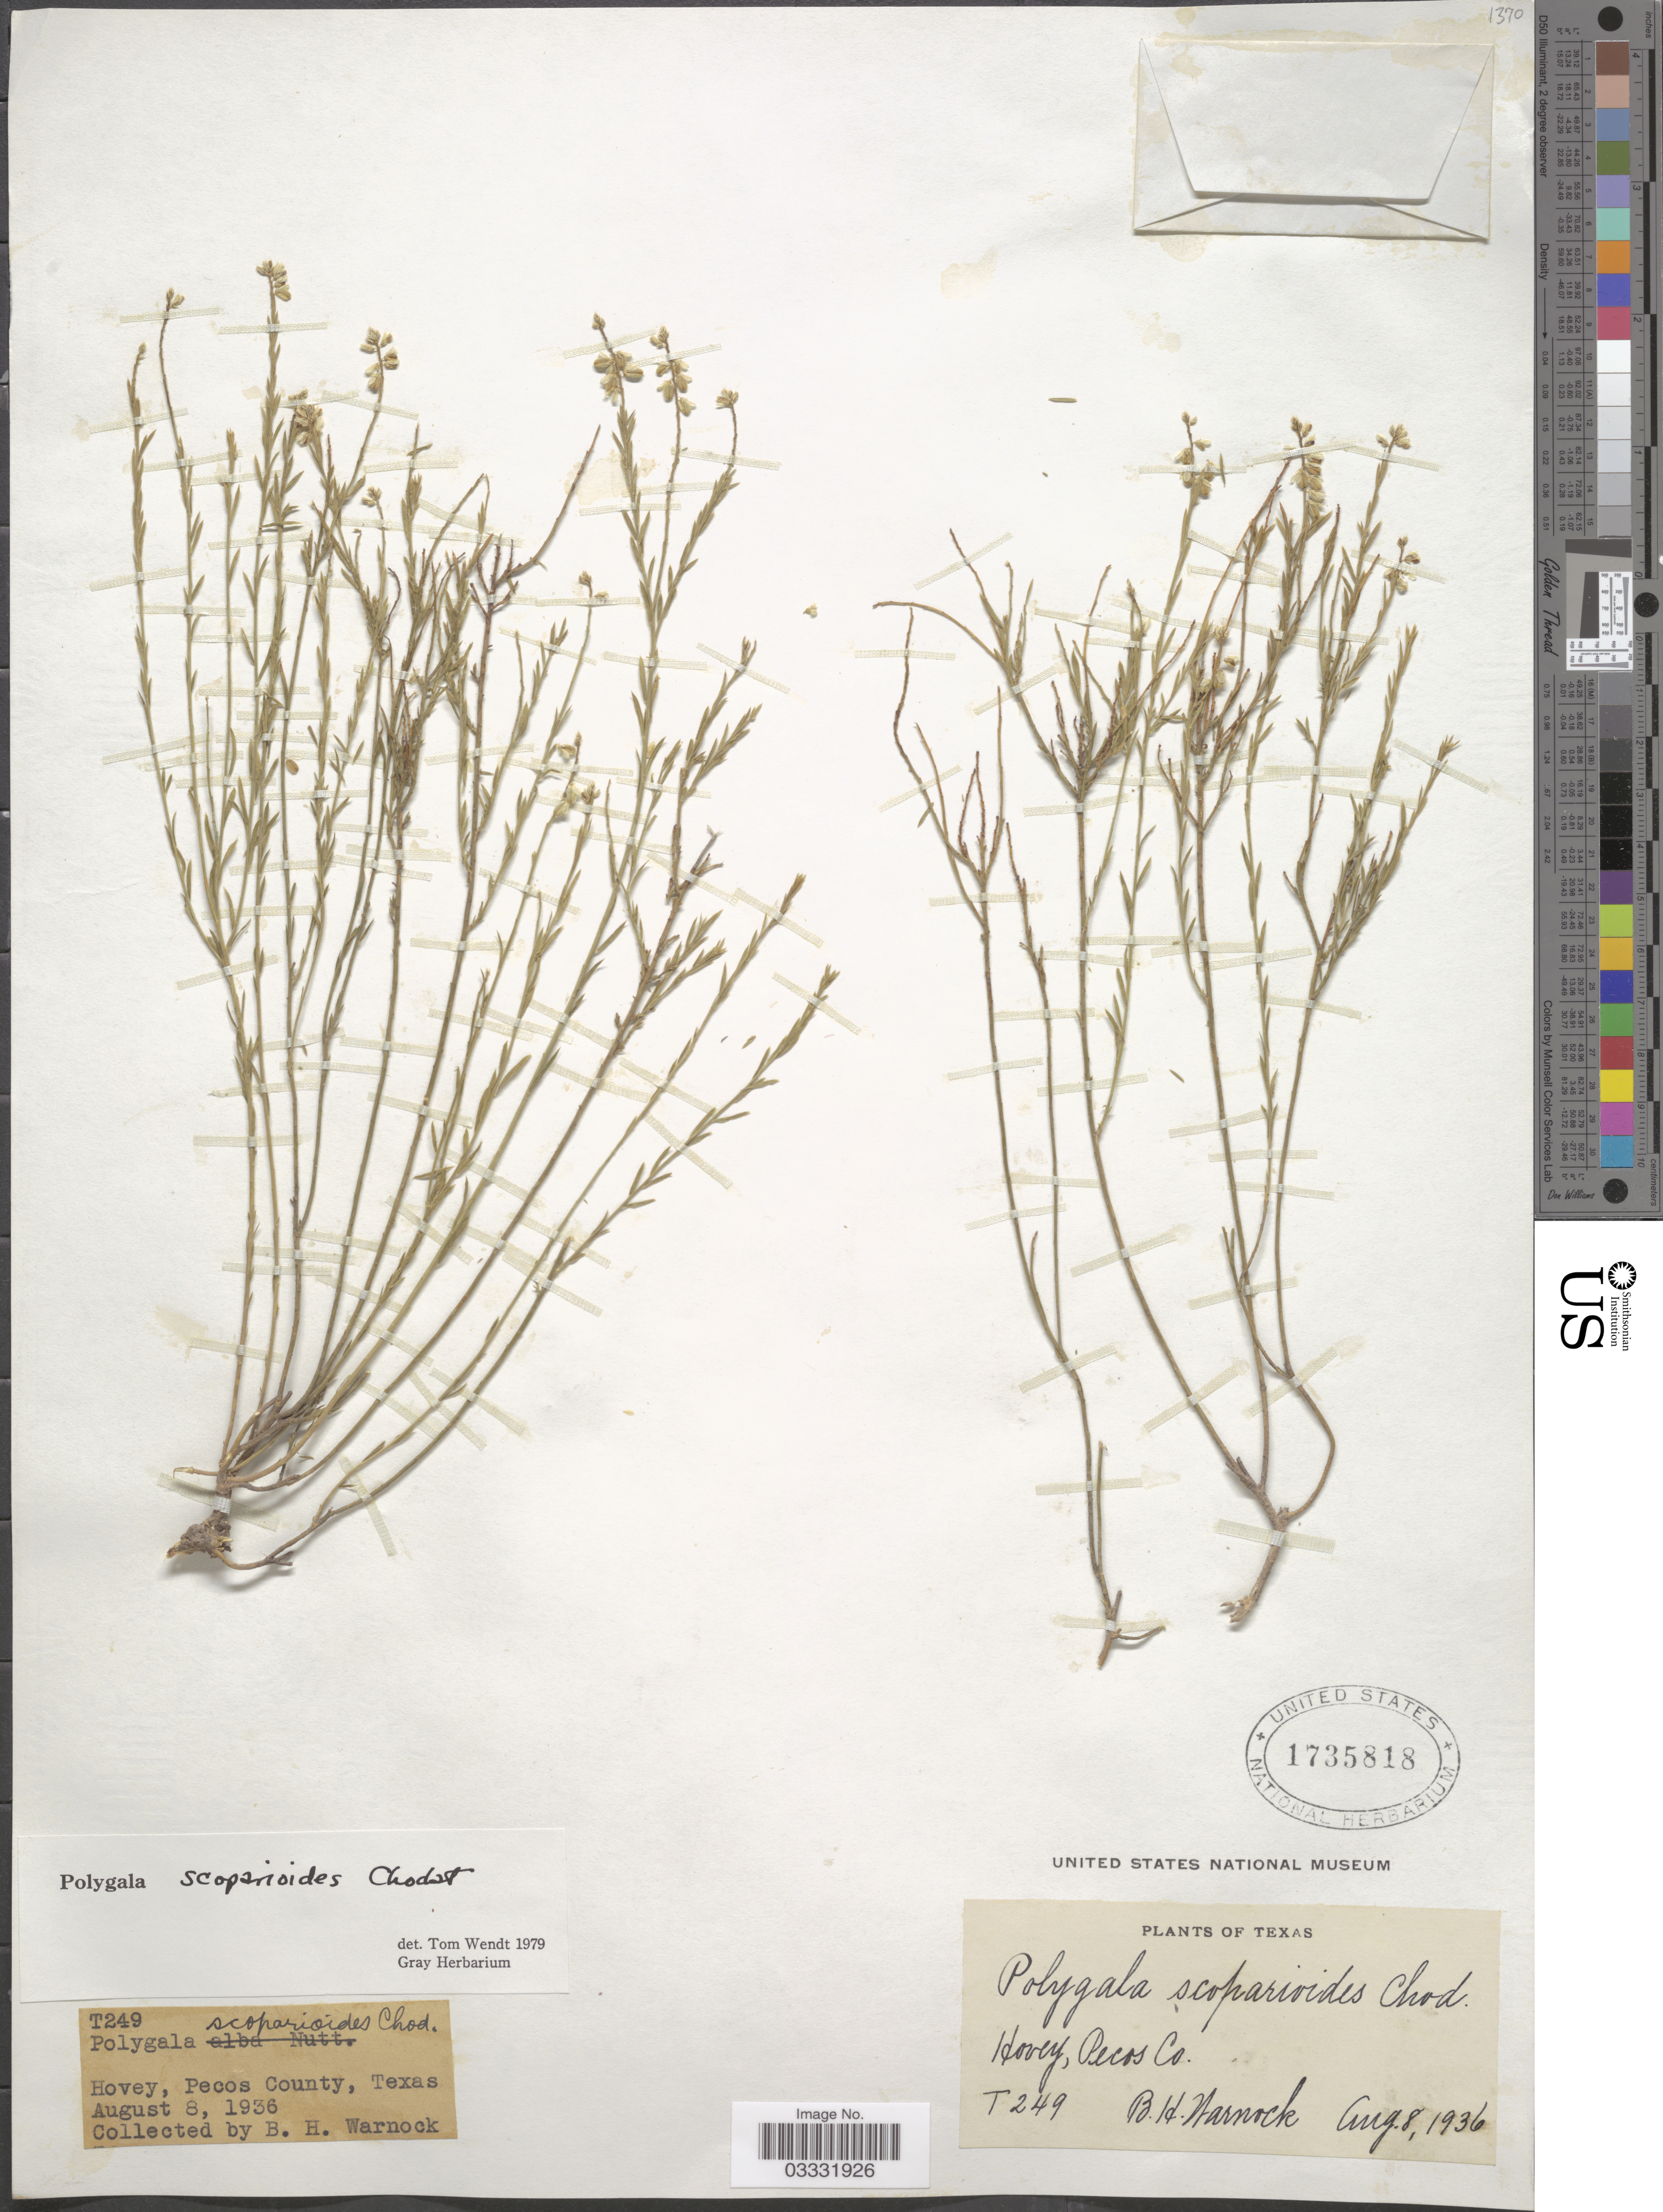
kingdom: Plantae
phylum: Tracheophyta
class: Magnoliopsida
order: Fabales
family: Polygalaceae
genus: Polygala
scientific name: Polygala scoparioides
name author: Chodat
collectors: B. H. Warnock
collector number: T249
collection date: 1936-08-08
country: United States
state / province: Texas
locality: Hovey, Pecos County.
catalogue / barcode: US 1735818